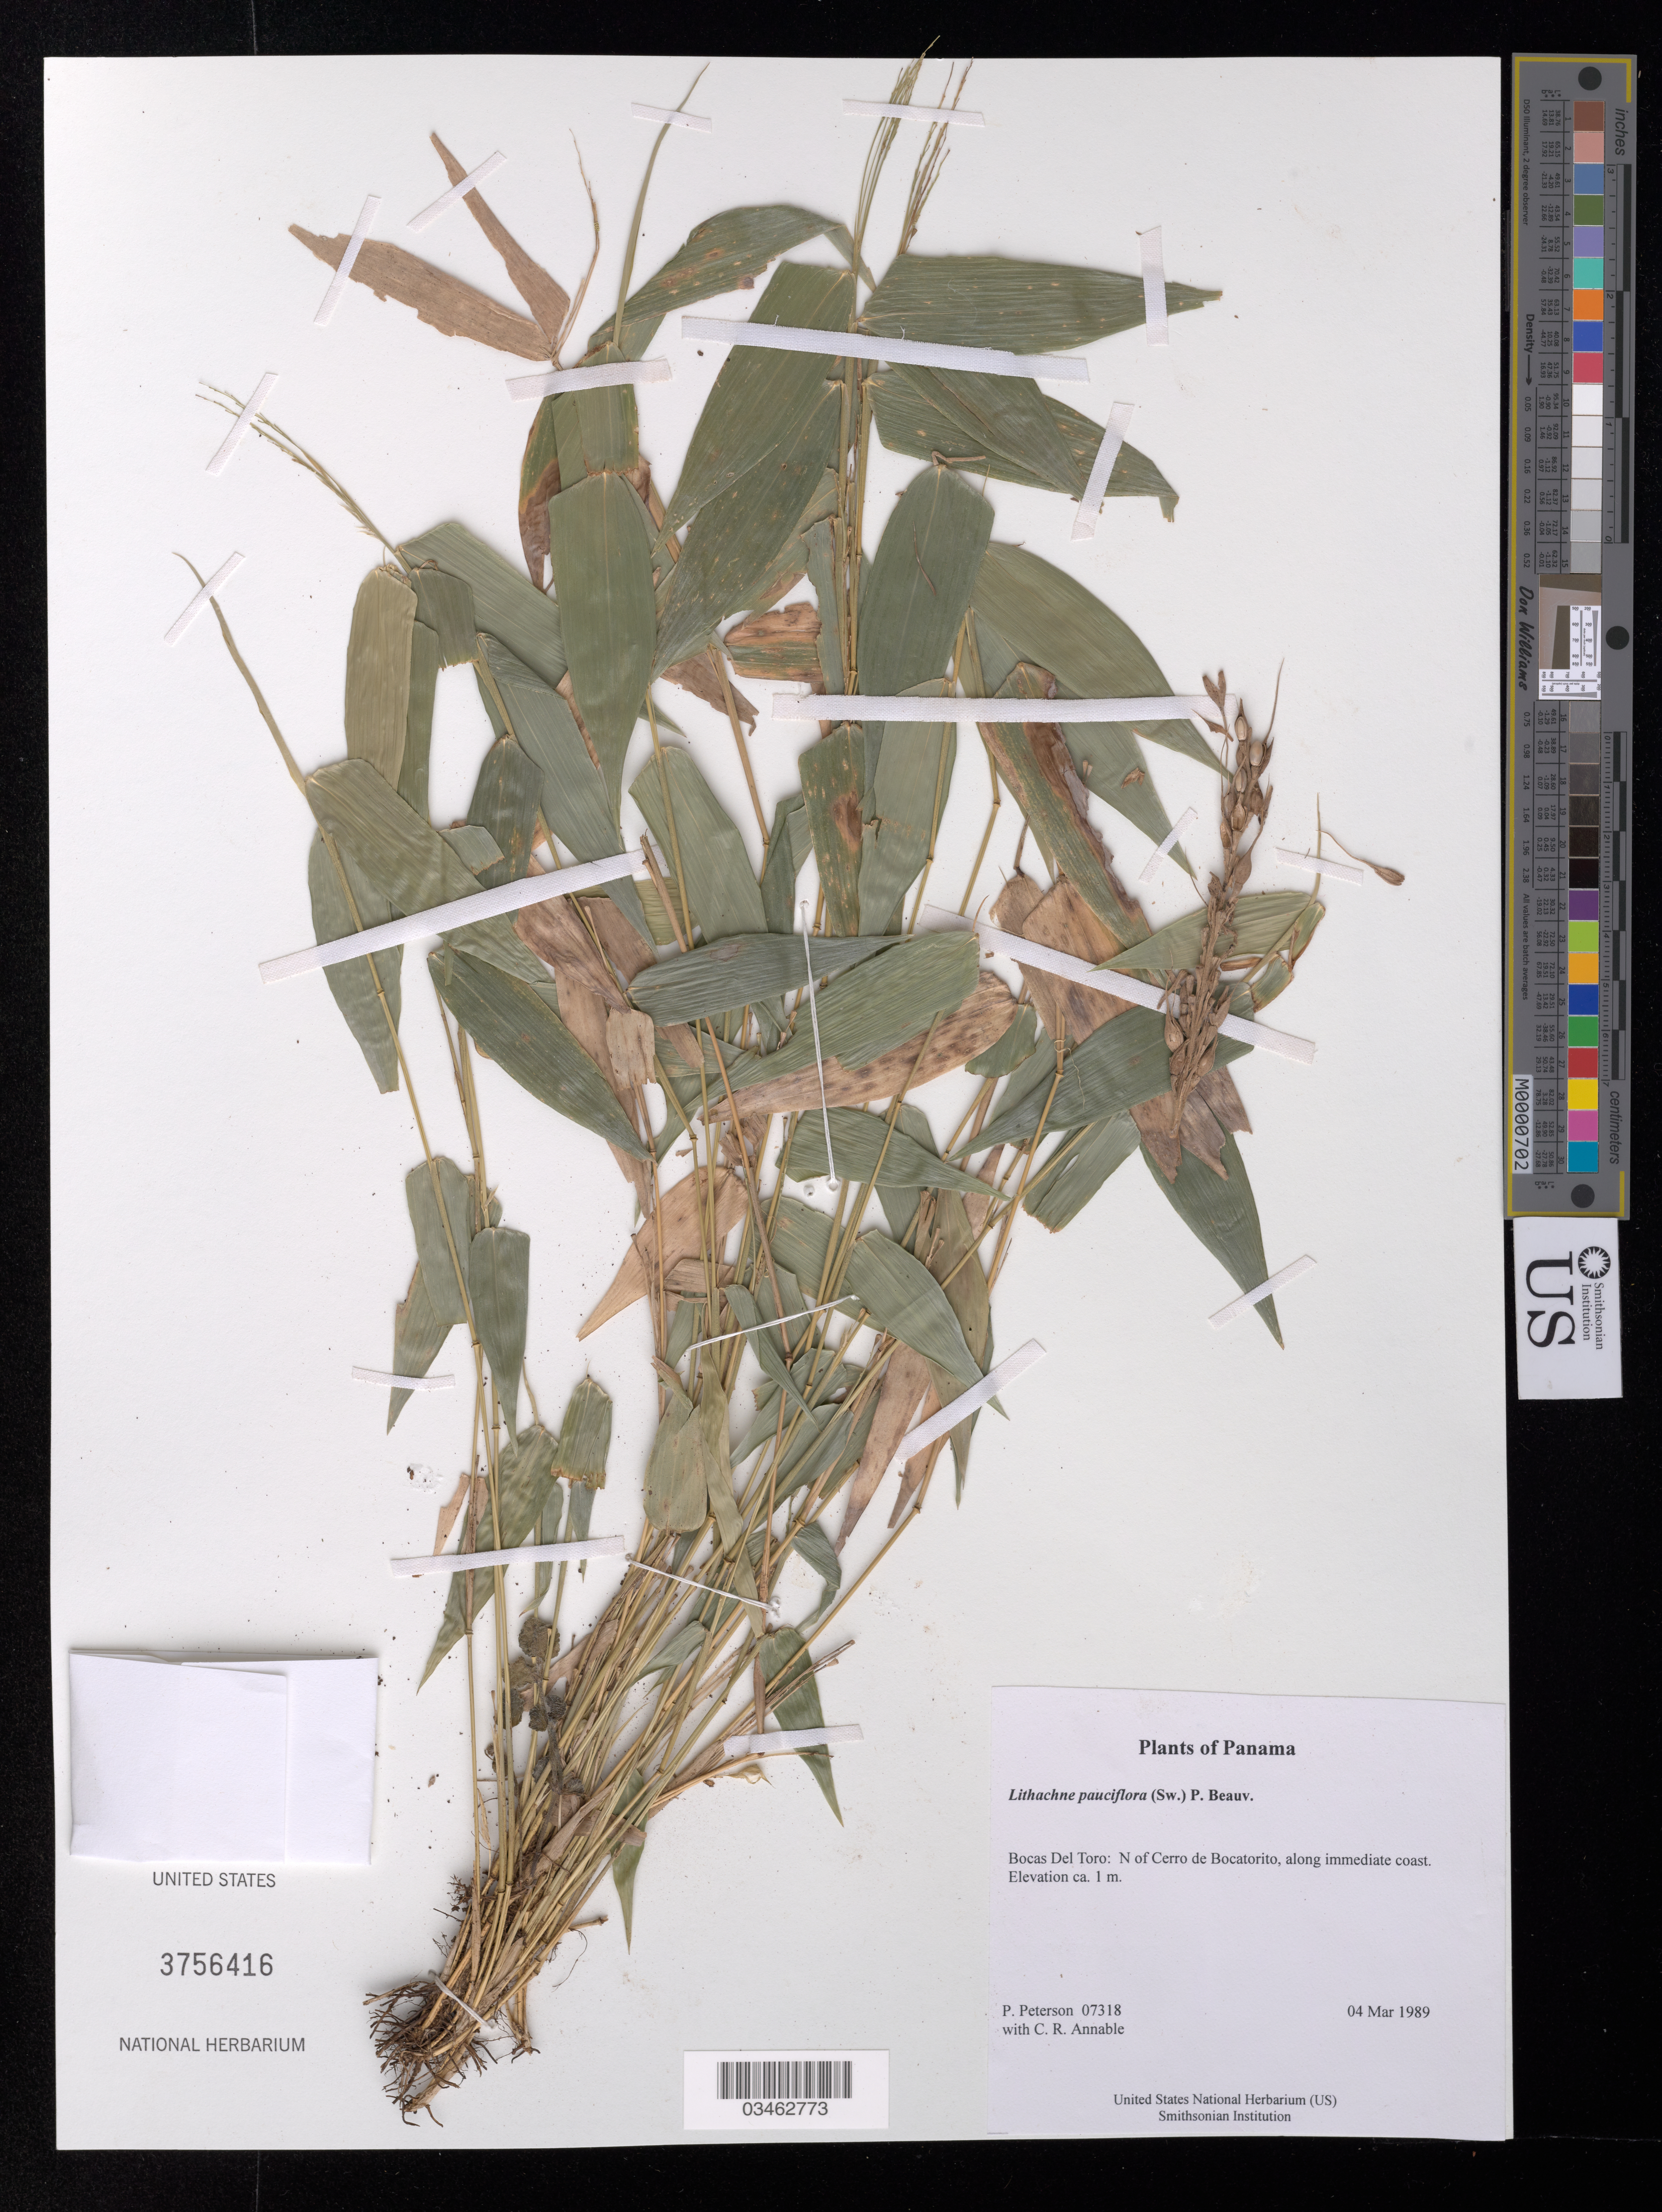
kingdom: Plantae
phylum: Tracheophyta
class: Liliopsida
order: Poales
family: Poaceae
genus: Lithachne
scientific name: Lithachne pauciflora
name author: (Sw.) P. Beauv.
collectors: P. M. Peterson & C. R. Annable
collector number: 07318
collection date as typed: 04 Mar 1989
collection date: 1989-03-04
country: Panama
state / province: Bocas del Toro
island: San Cristobal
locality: N of Cerro de Bocatorito, along immediate coast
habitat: Elevation ca. 1 m.; along immediate coast.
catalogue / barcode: US 3756416